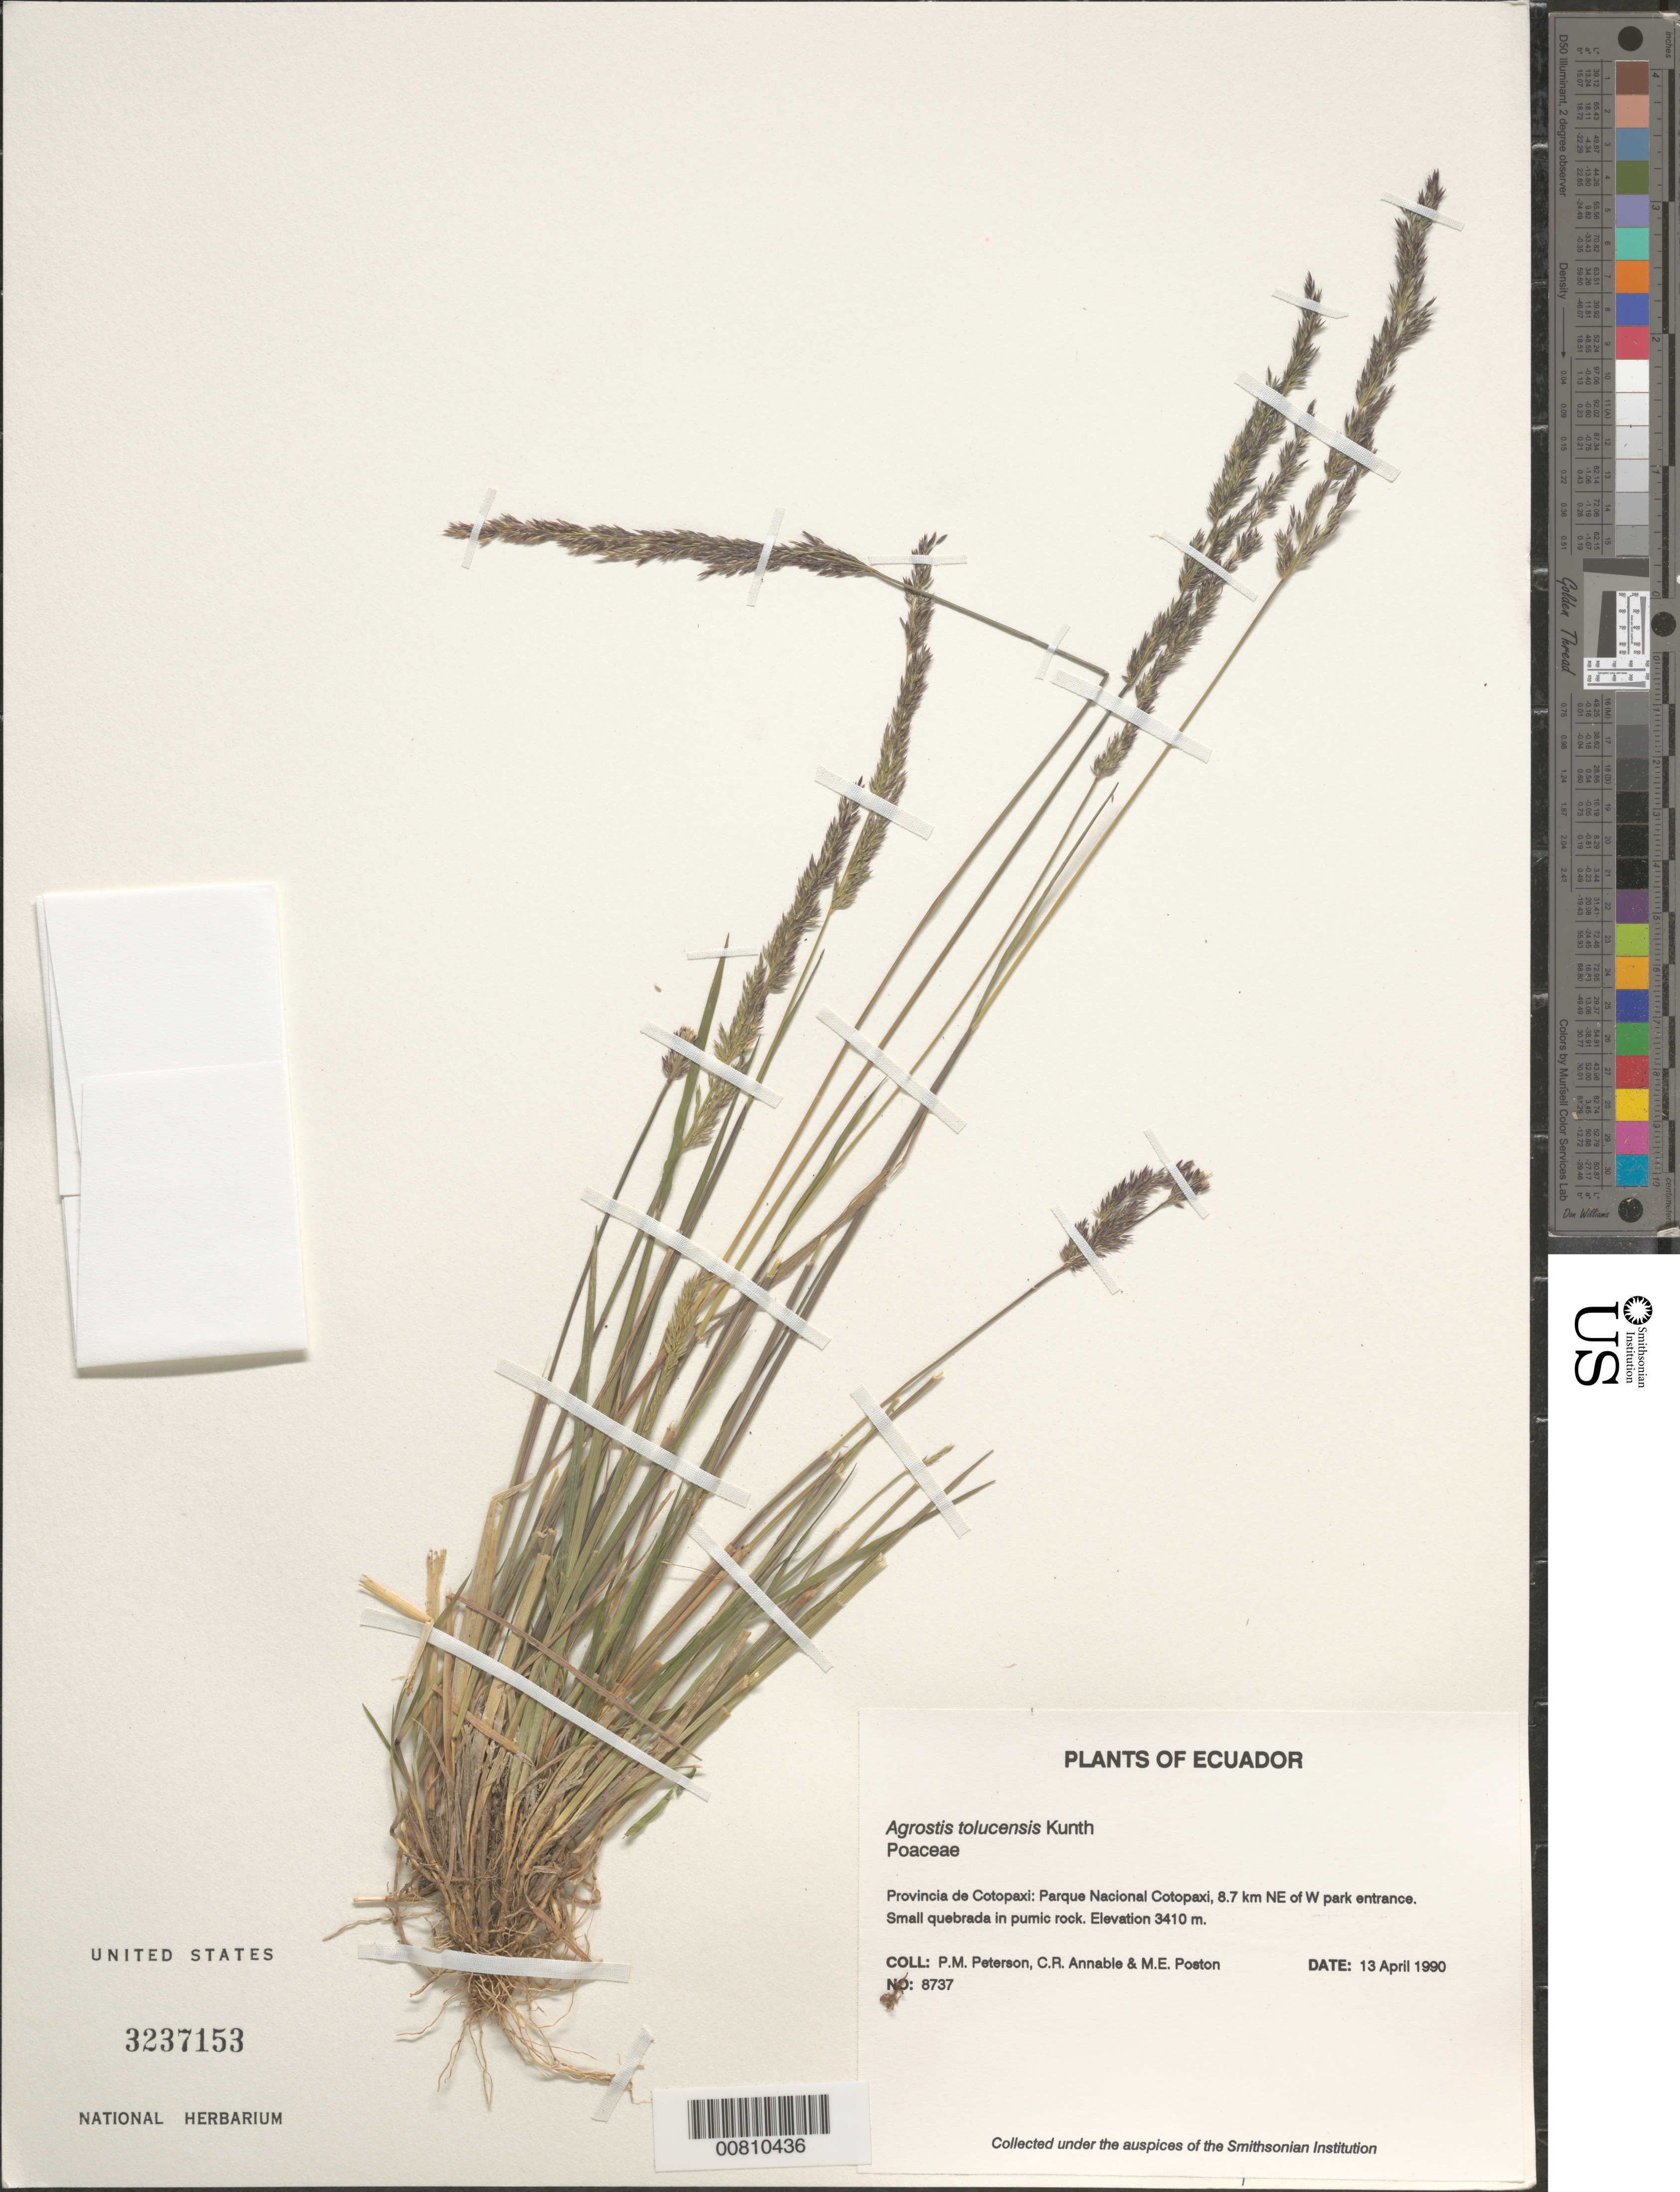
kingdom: Plantae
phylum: Tracheophyta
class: Liliopsida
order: Poales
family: Poaceae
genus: Agrostis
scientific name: Agrostis tolucensis Kunth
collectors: P. M. Peterson, C. R. Annable & M. Poston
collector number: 08737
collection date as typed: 13 Apr 1990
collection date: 1990-04-13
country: Ecuador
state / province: Cotopaxi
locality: Parque Nacional Cotopaxi, 8.7 km NE of W park entrance.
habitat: Small quebrada in pumic rock.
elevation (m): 3410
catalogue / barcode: US 3237153